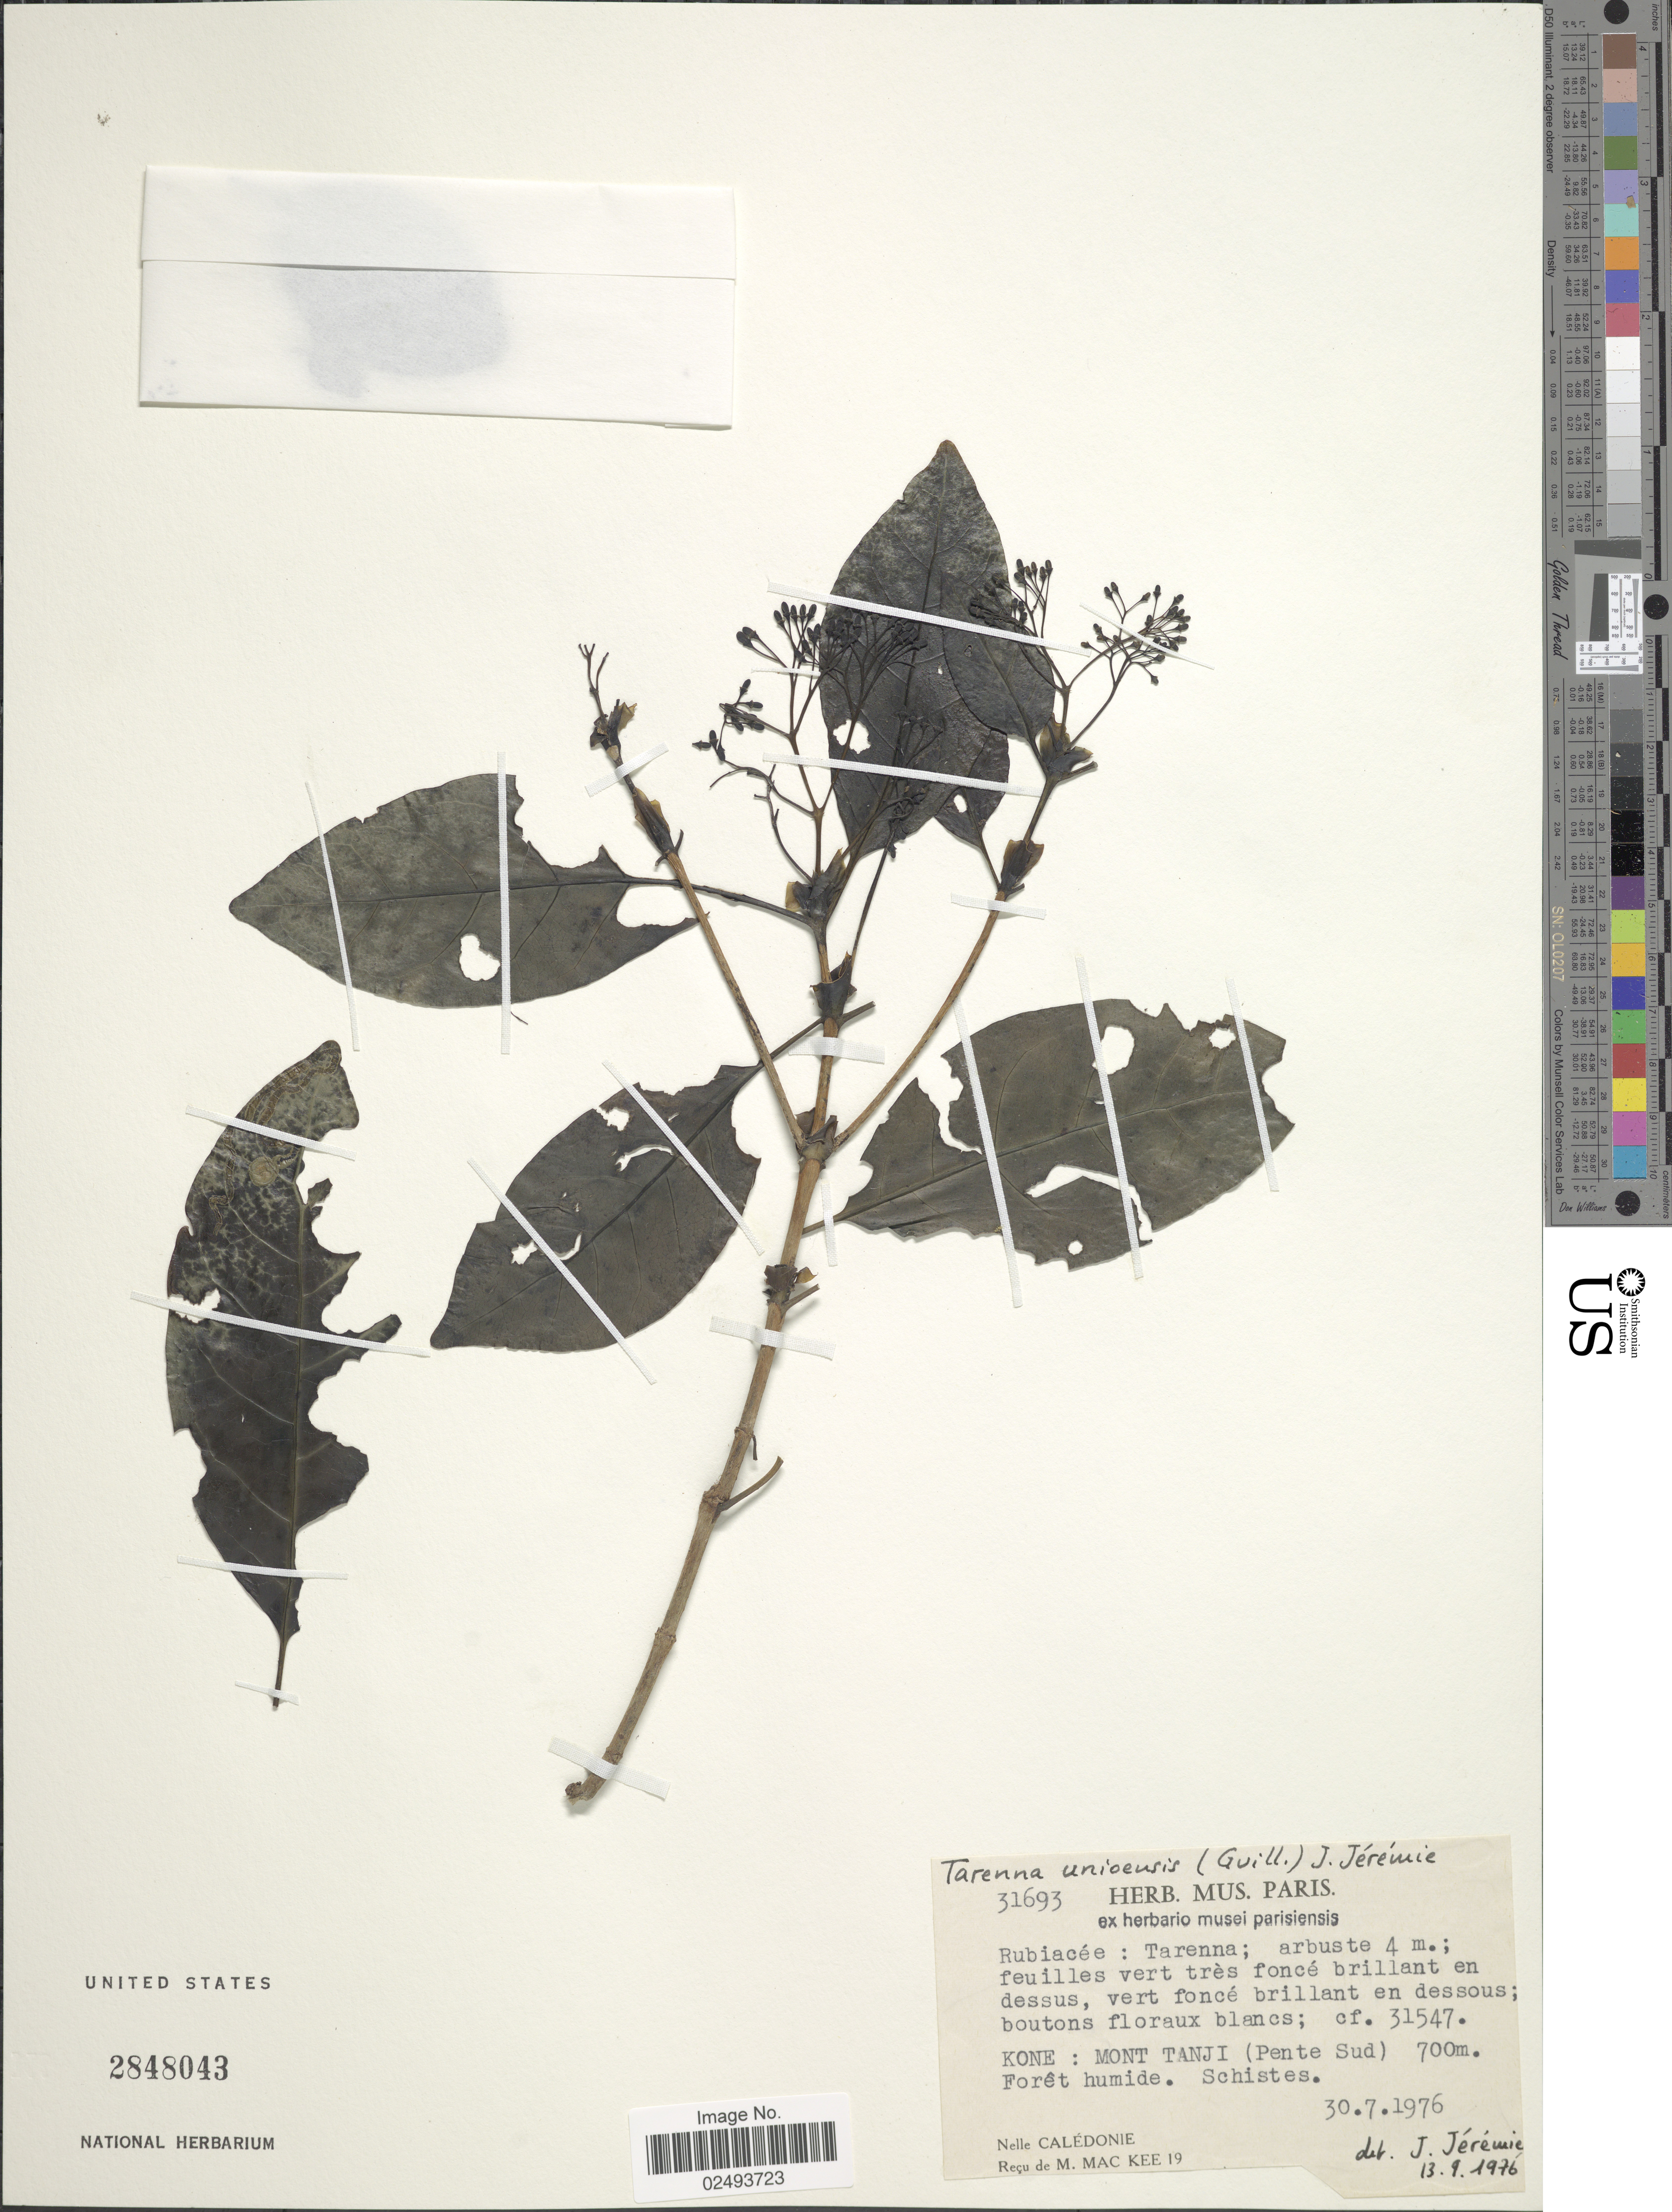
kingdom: Plantae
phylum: Tracheophyta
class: Magnoliopsida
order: Gentianales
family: Rubiaceae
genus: Tarenna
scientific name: Tarenna unioensis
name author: (Guillaumin) Jérémie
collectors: ex herb. Mus. Paris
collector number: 31693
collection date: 1976-07-30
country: New Caledonia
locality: Kone: Mont Tanji (Pente Sud) Foret humide) Schiste. Nelle Caledonie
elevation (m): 700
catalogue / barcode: US 2848043